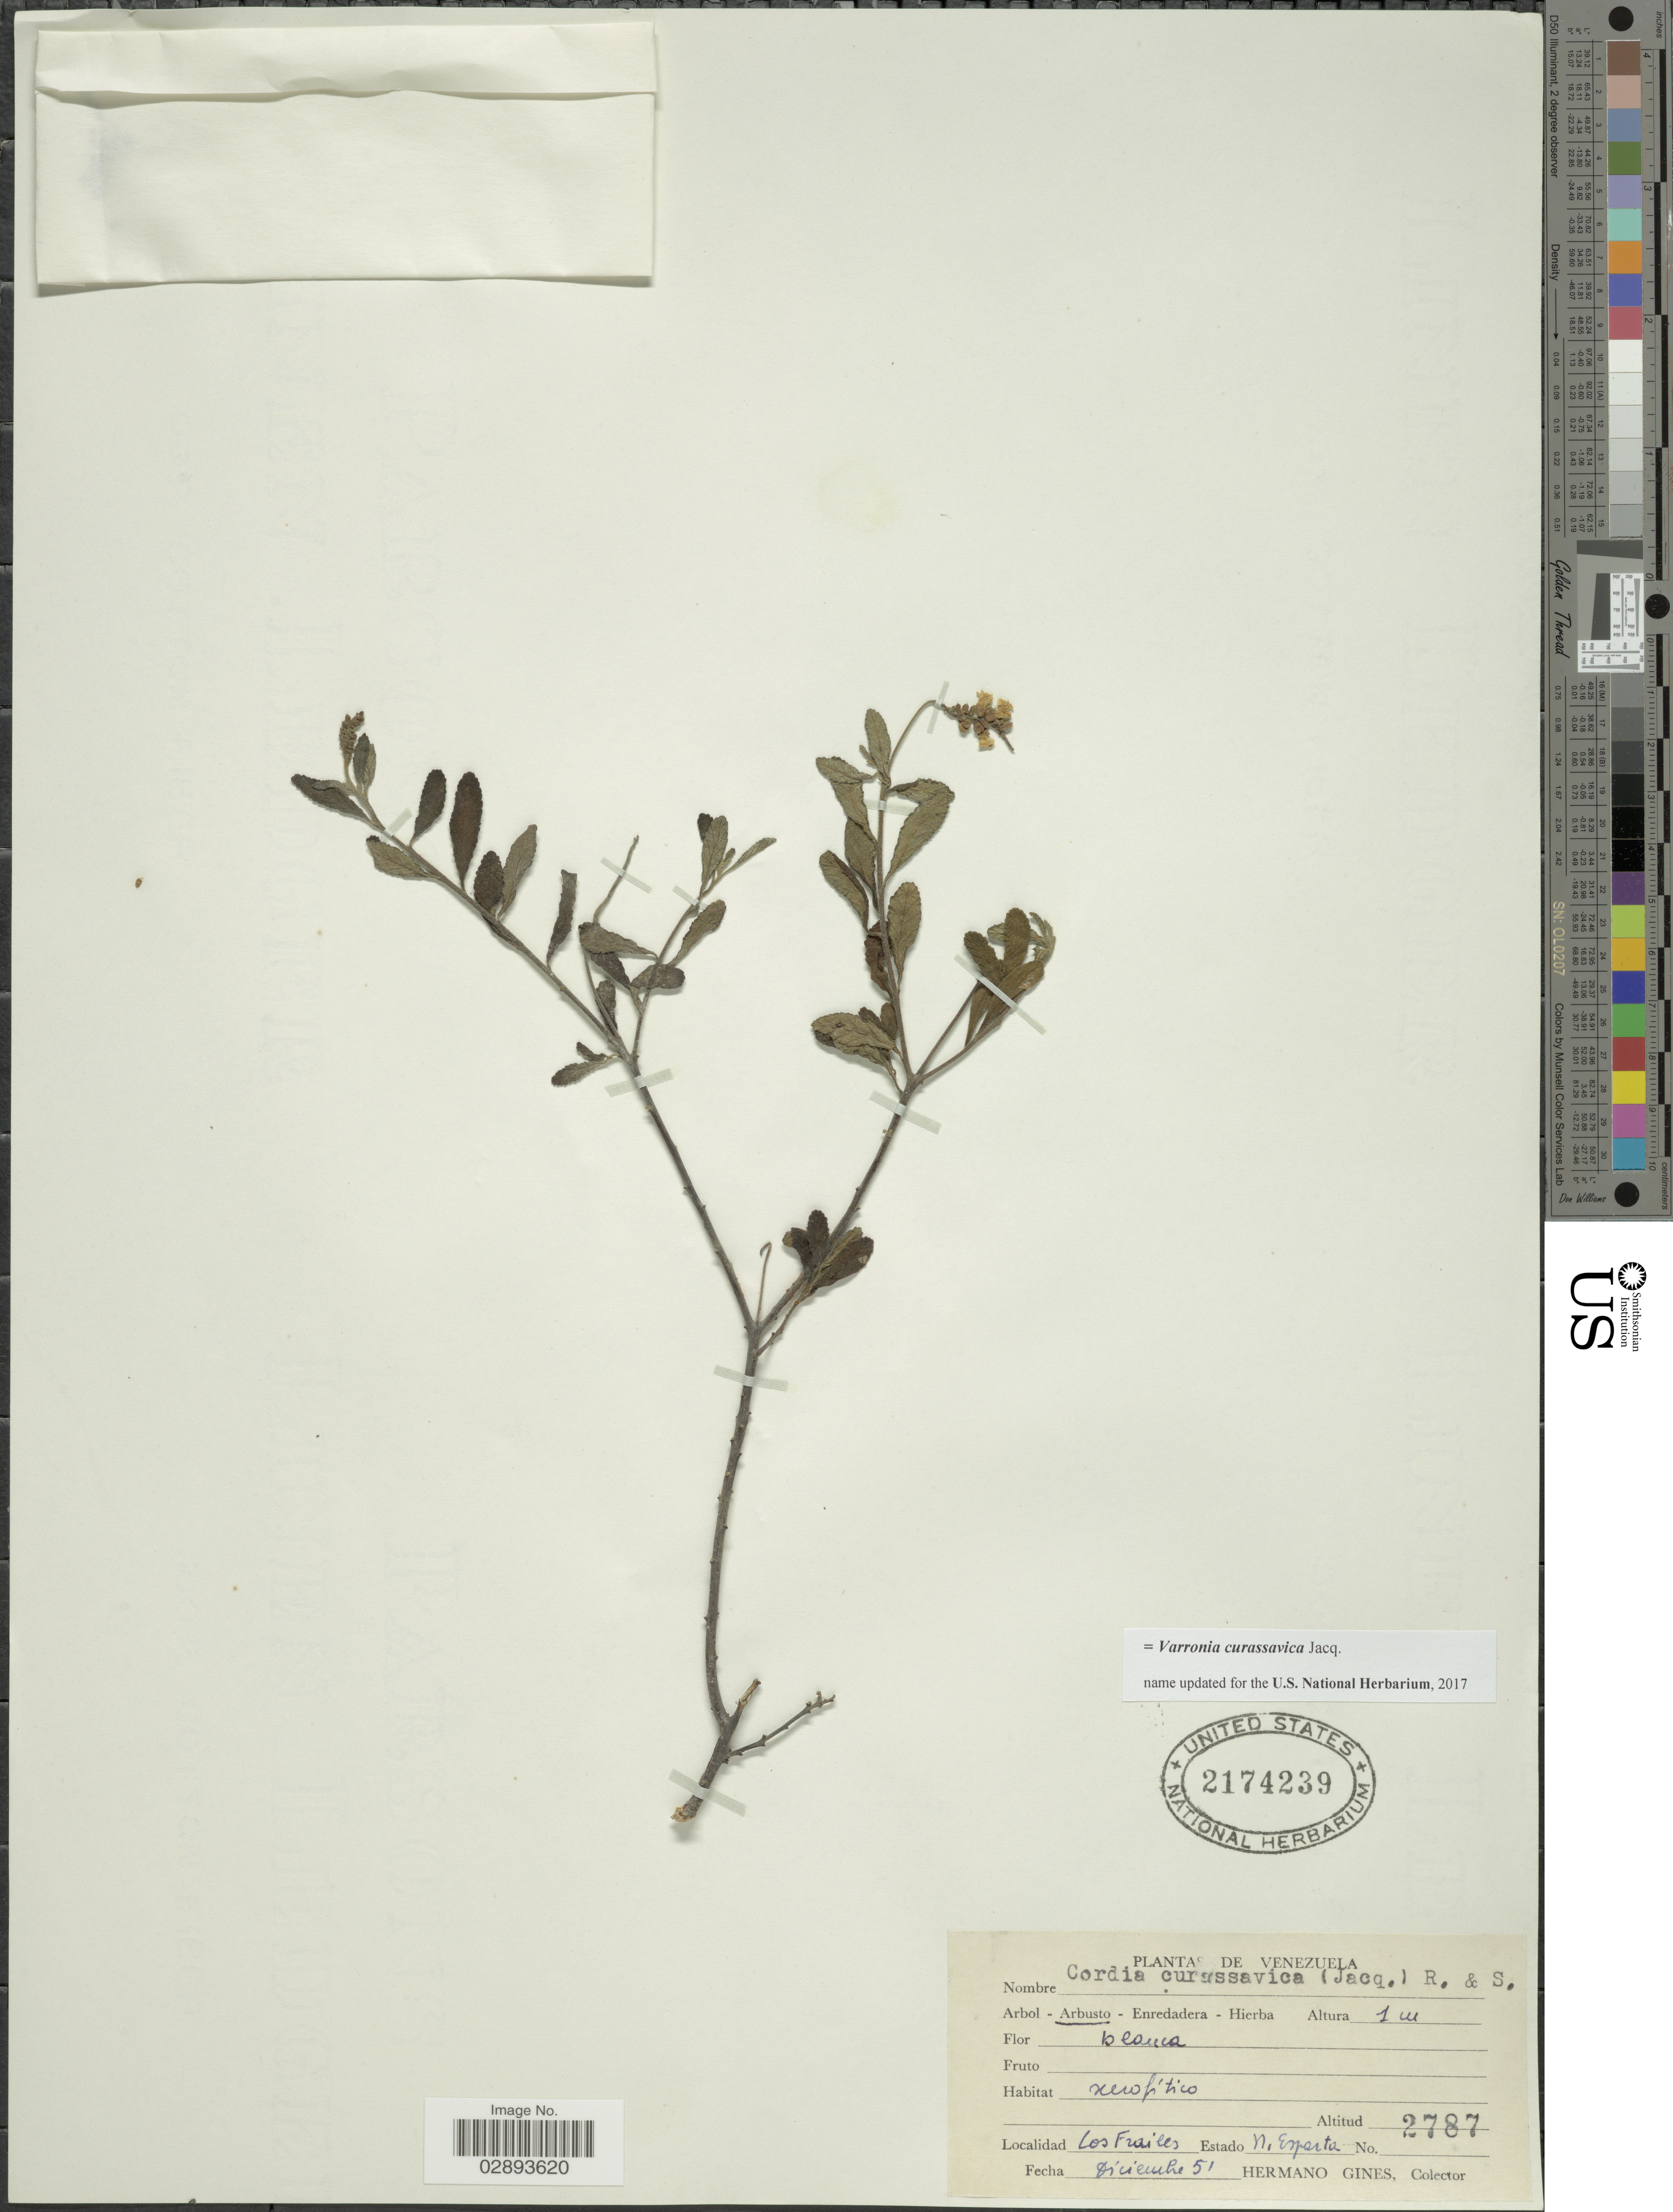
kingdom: Plantae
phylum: Tracheophyta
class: Magnoliopsida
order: Boraginales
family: Cordiaceae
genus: Varronia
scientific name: Varronia curassavica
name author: Jacq.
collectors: Bro. Gines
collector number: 2787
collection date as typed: Transcribed d/m/y: /12/51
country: Venezuela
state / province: Nueva Esparta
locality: Los Frailes, Estado N. Esparta.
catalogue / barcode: US 2174239